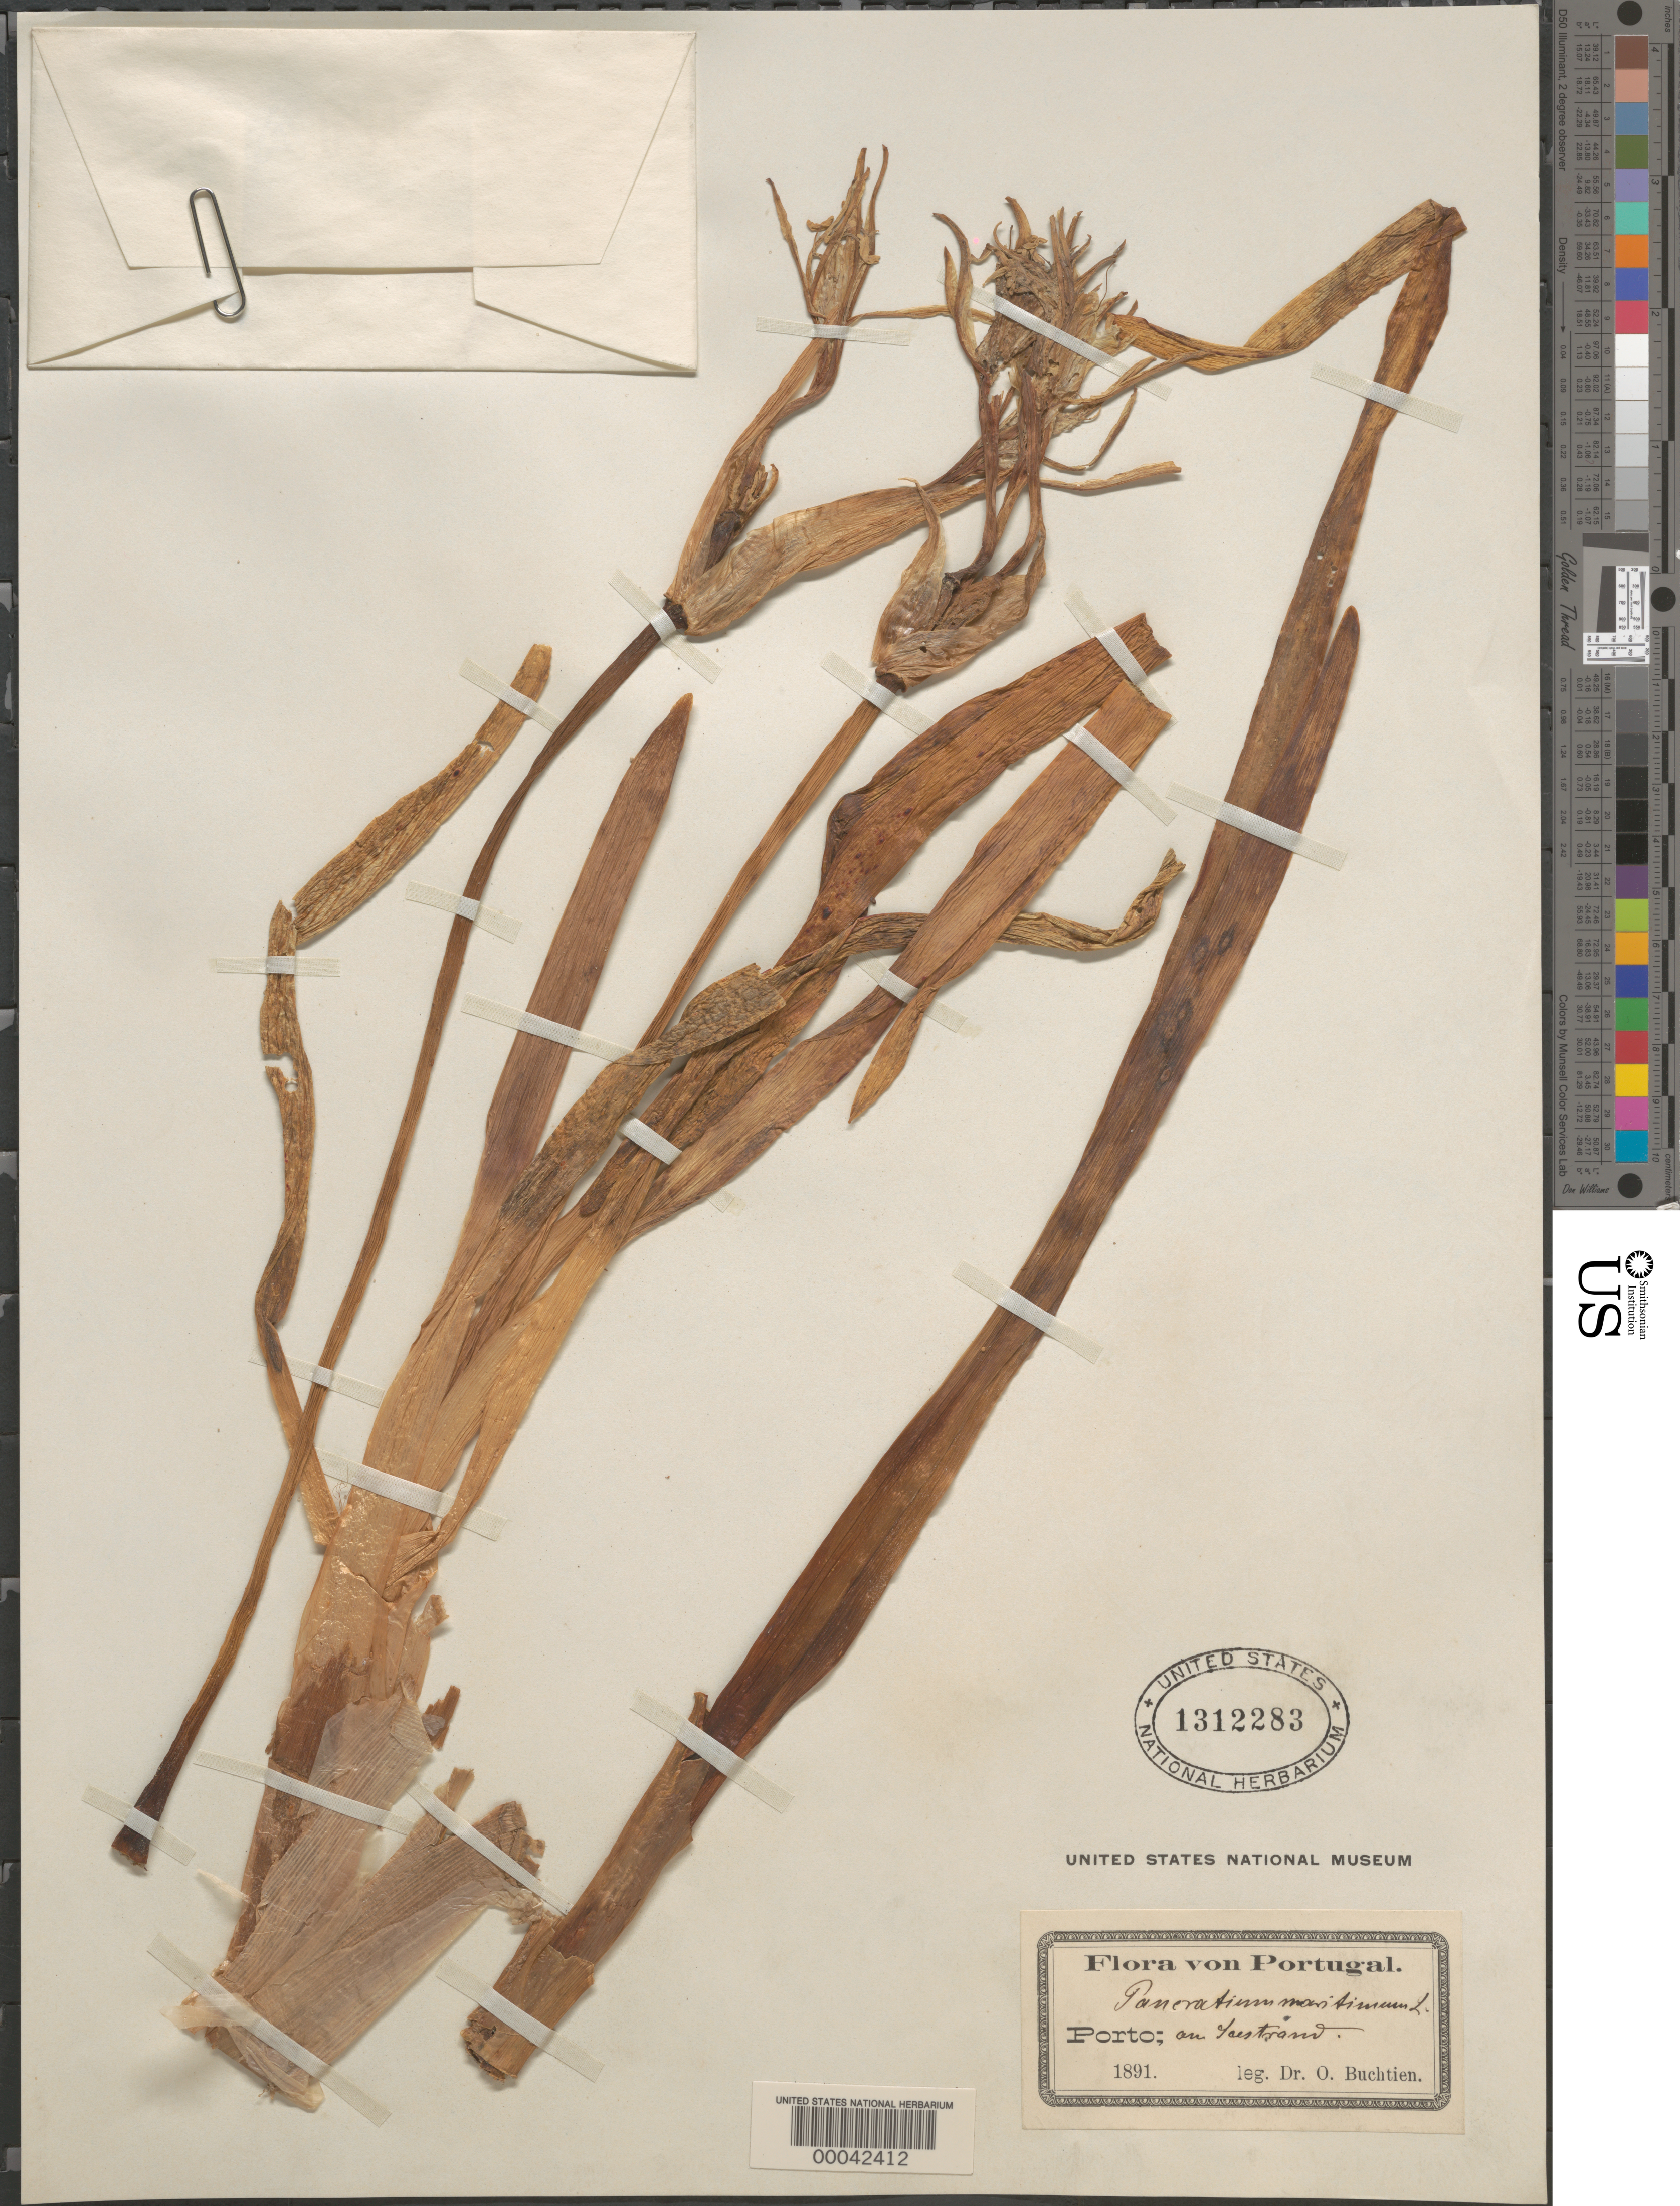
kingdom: Plantae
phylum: Tracheophyta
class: Liliopsida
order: Asparagales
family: Amaryllidaceae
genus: Pancratium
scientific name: Pancratium maritimum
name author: L.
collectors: O. Buchtien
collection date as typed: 1891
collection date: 1891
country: Portugal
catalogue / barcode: US 1312283